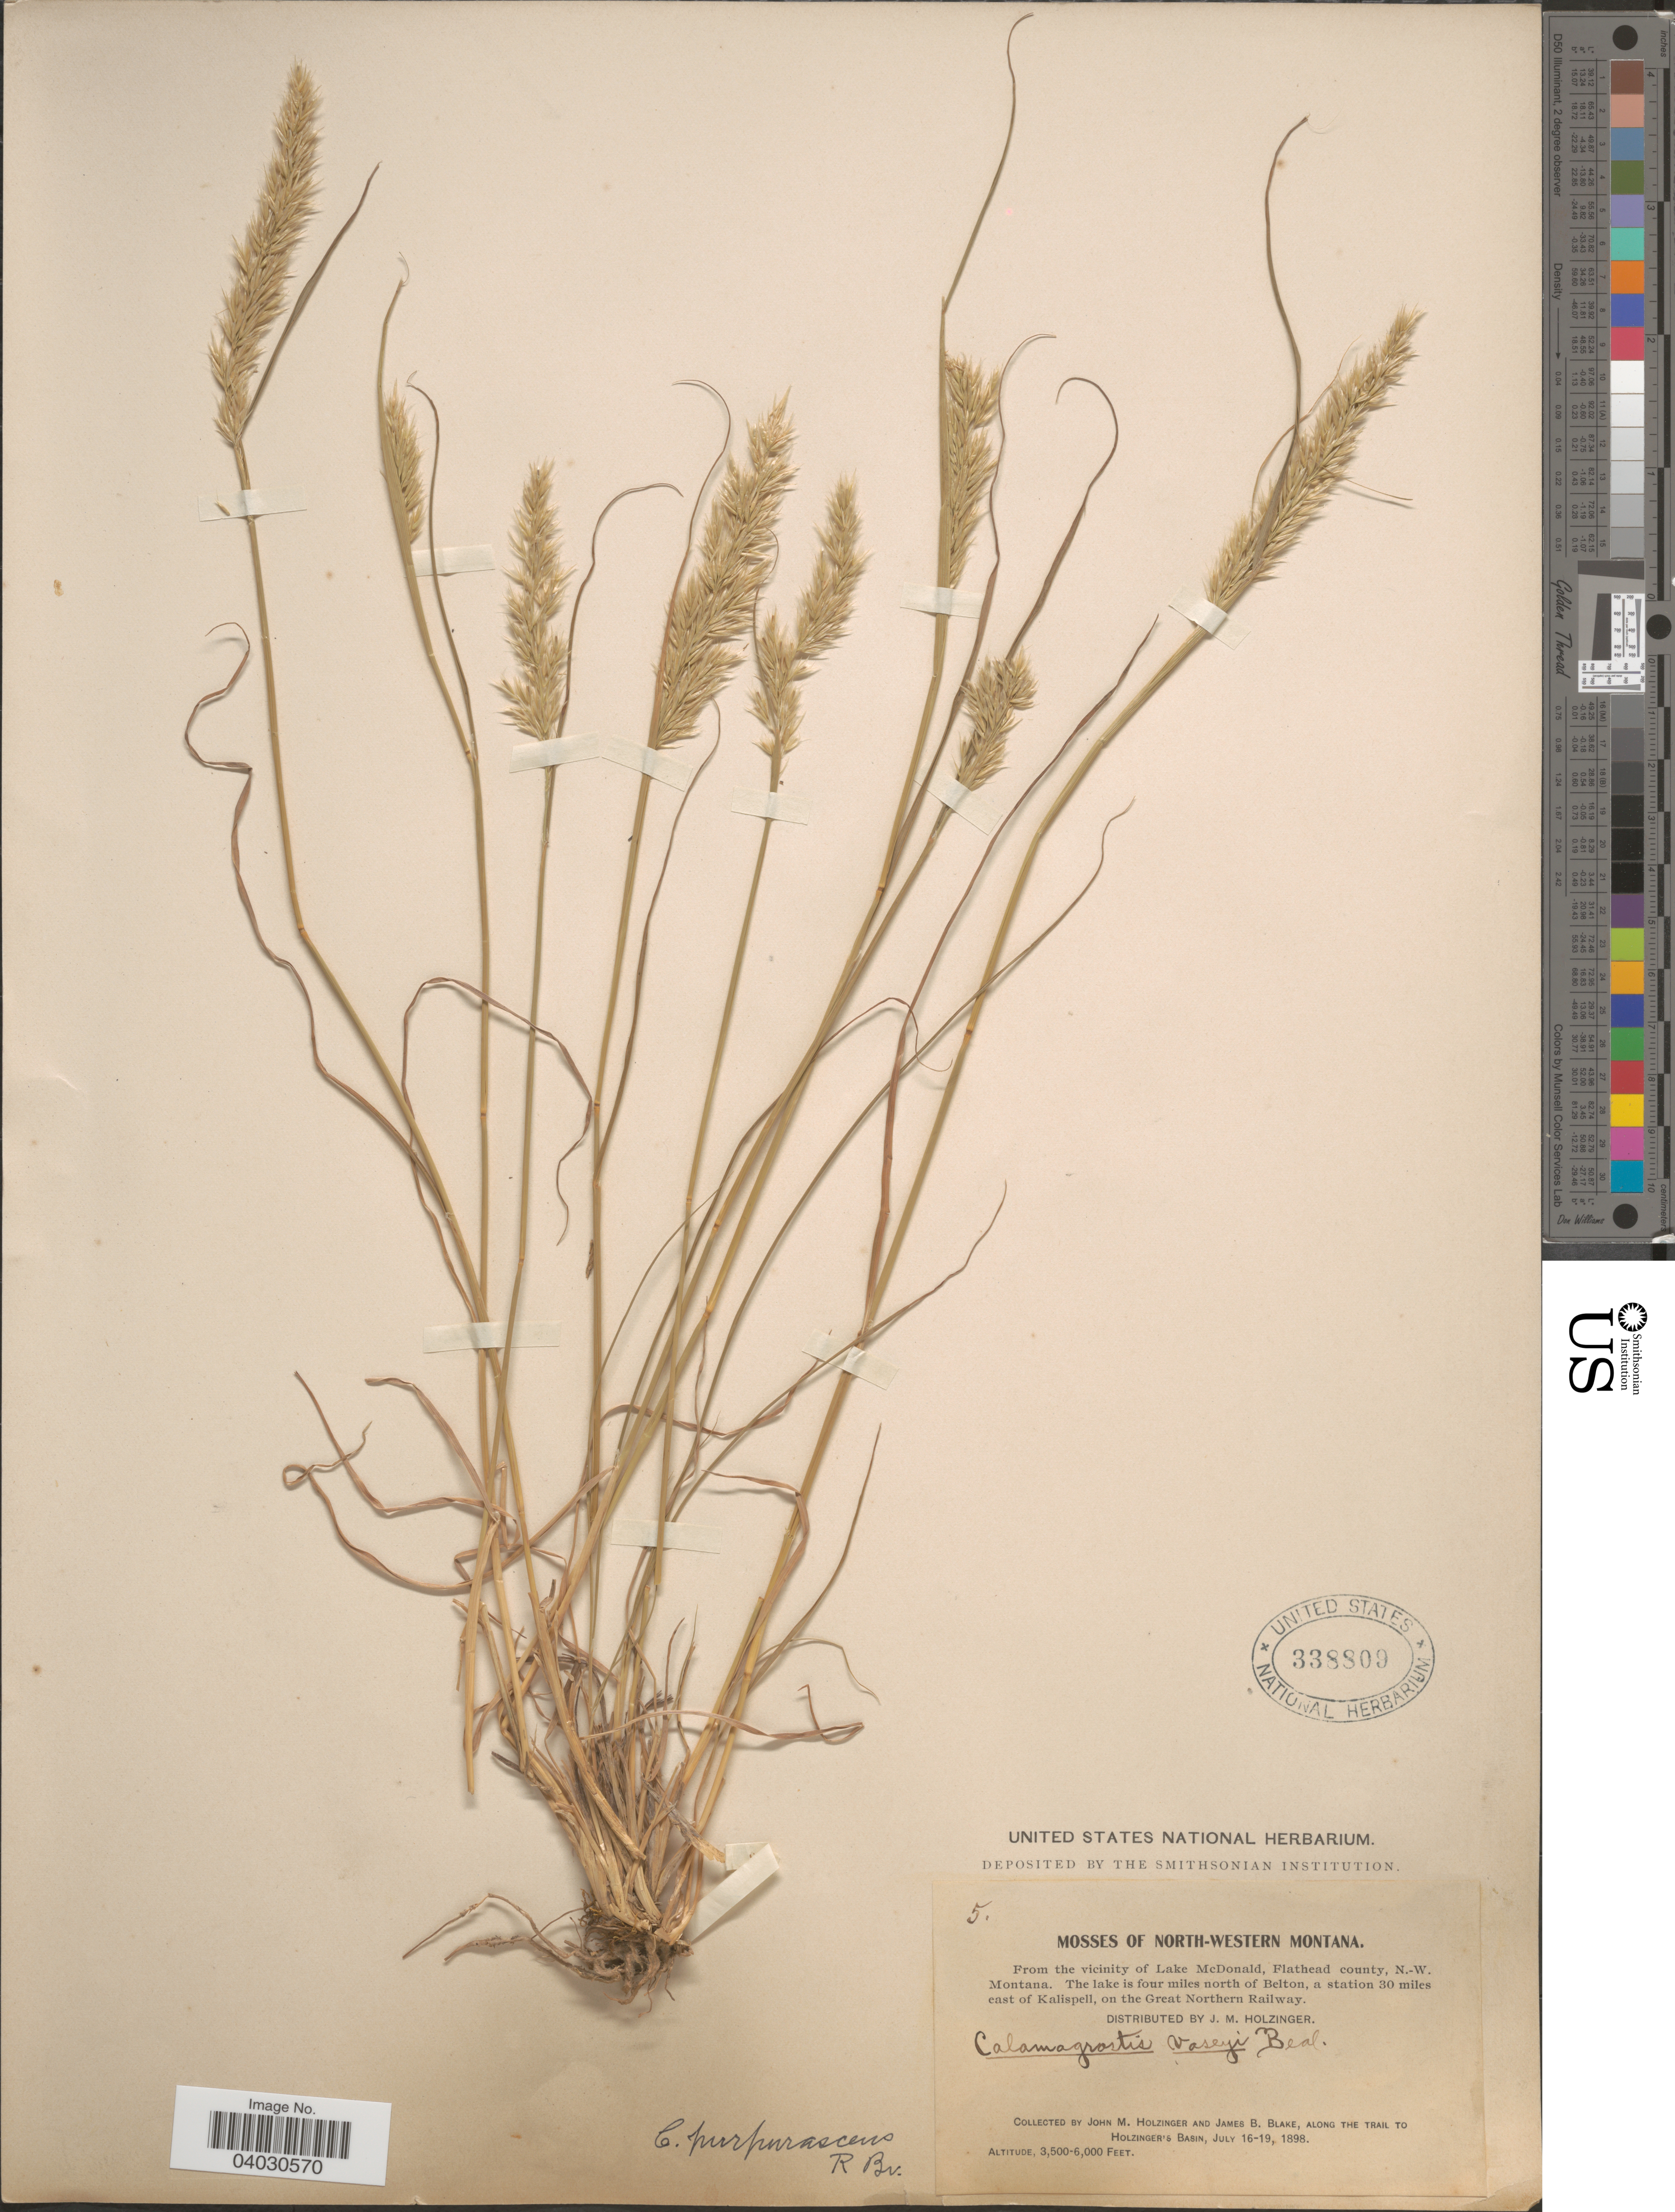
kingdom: Plantae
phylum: Tracheophyta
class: Liliopsida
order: Poales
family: Poaceae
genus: Calamagrostis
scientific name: Calamagrostis purpurascens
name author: R. Br.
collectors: J. M. Holzinger & J. B. Blake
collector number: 5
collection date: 1898-07-16/1898-07-19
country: United States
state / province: Montana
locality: North-Western Montana. From the vicinity of Lake McDonald, Flathead county, N.-W. Montana. The lake is four miles north of Belton, a station 30 miles east of Kalispell, on the Great Northern Railway. Along the trail to Holzinger's Basin.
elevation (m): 1067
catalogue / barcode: US 338809